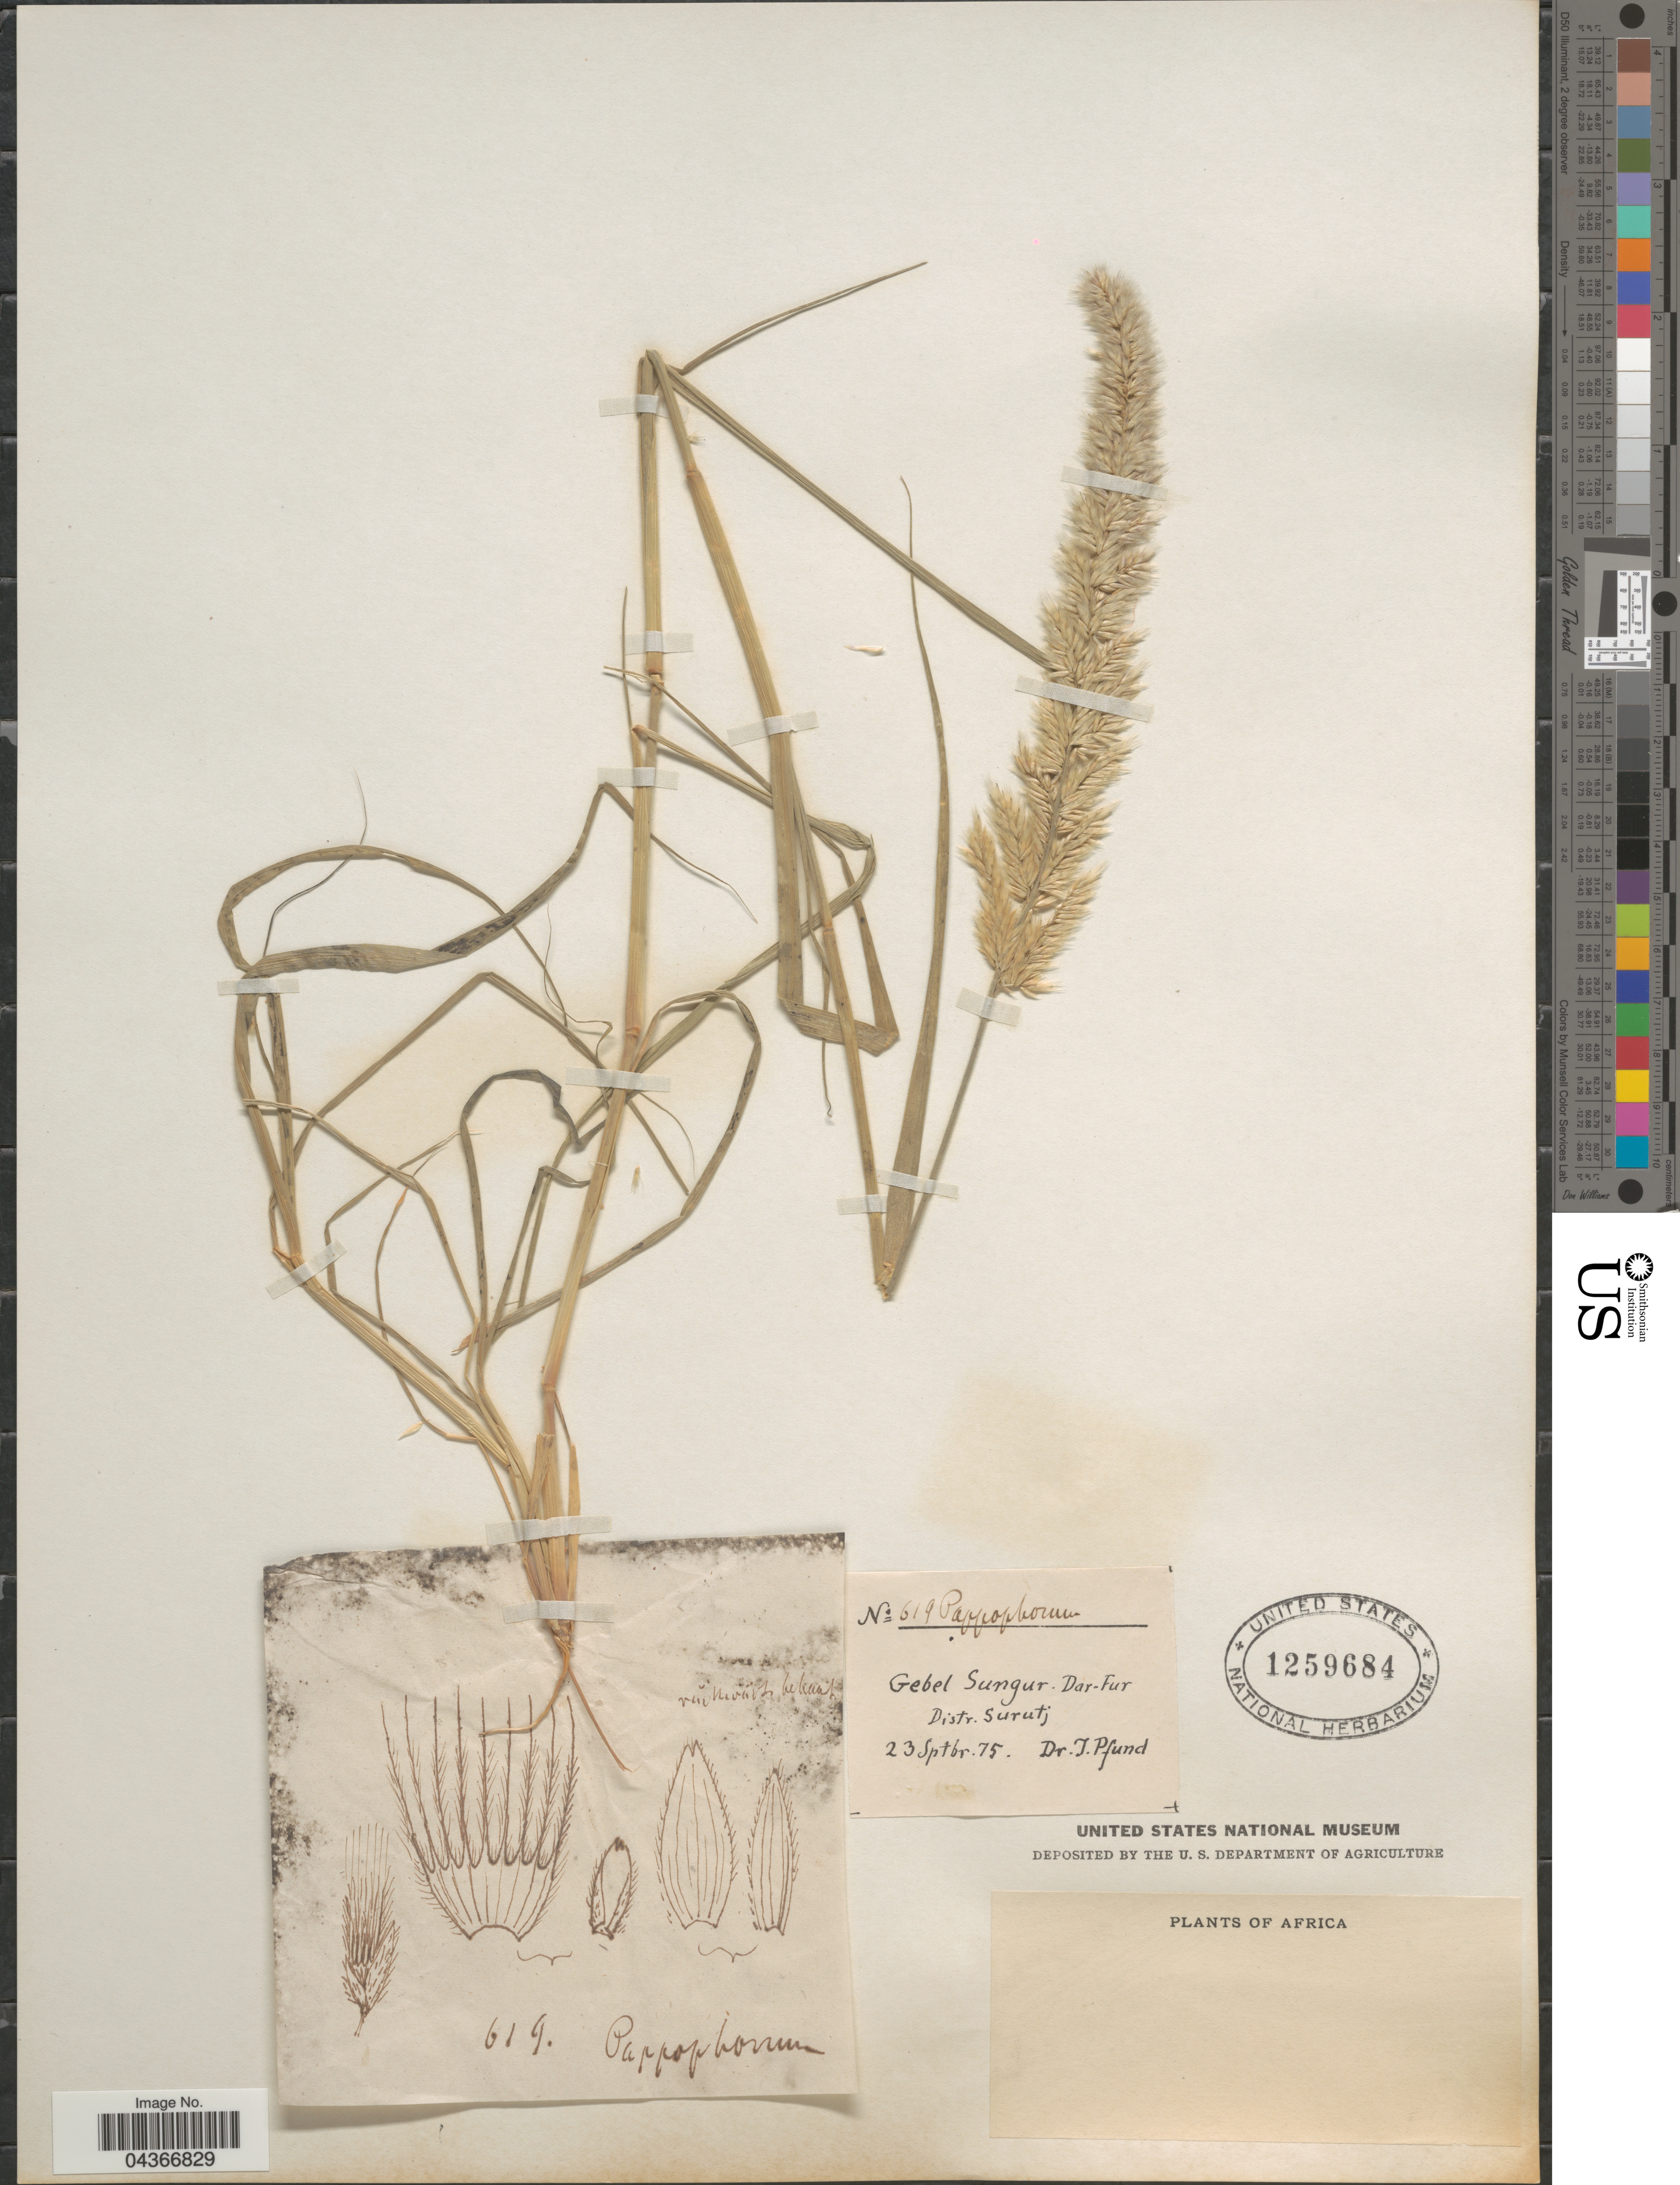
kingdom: Plantae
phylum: Tracheophyta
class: Liliopsida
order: Poales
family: Poaceae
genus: Enneapogon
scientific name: Enneapogon persicus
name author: Boiss.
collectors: J. Pfund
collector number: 619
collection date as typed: Transcribed d/m/y: 23/9/75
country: Sudan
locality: Gebel Sungur. Dar-Fur. Distr. Surutj. Africa.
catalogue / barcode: US 1259684